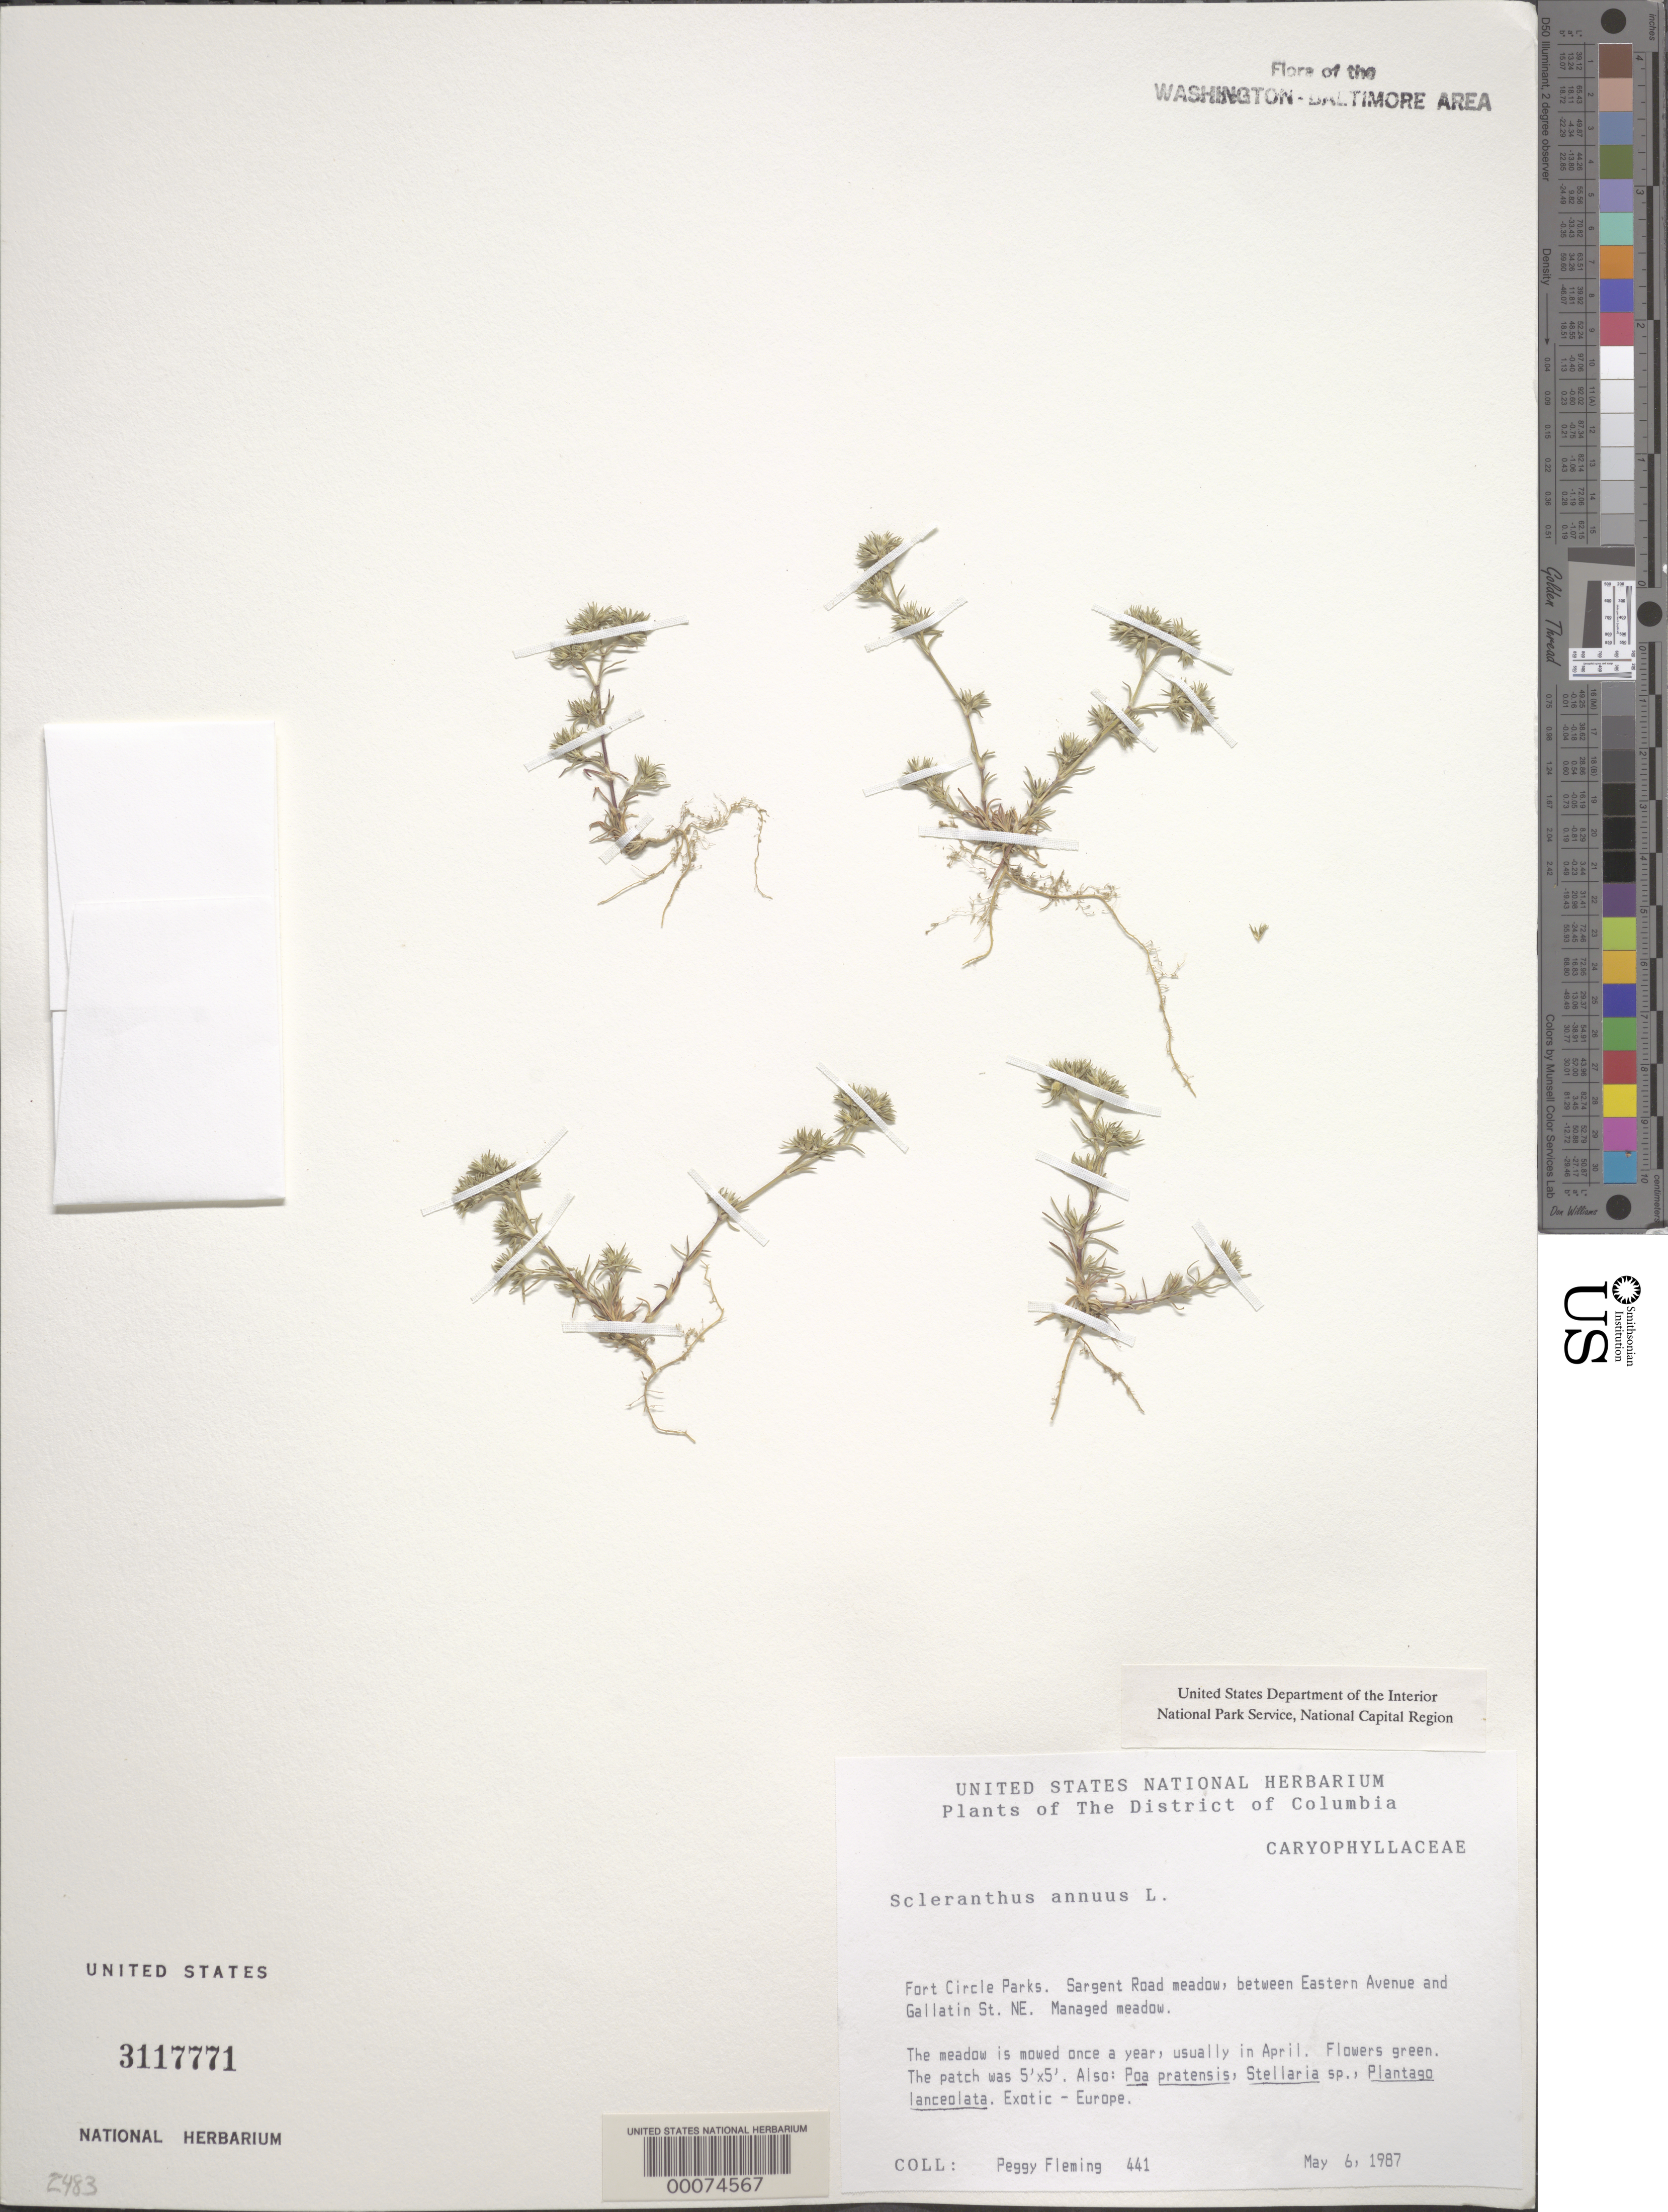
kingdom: Plantae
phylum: Tracheophyta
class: Magnoliopsida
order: Caryophyllales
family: Caryophyllaceae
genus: Scleranthus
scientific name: Scleranthus annuus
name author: L.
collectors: P. Fleming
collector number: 441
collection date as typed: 06 May 1987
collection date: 1987-05-06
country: United States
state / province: District of Columbia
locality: Fort Circle Parks. Sargent Road meadow, between Eastern Avenue and Gallatin St. NE. Fort Circle Parks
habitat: Managed meadow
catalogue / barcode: US 3117771